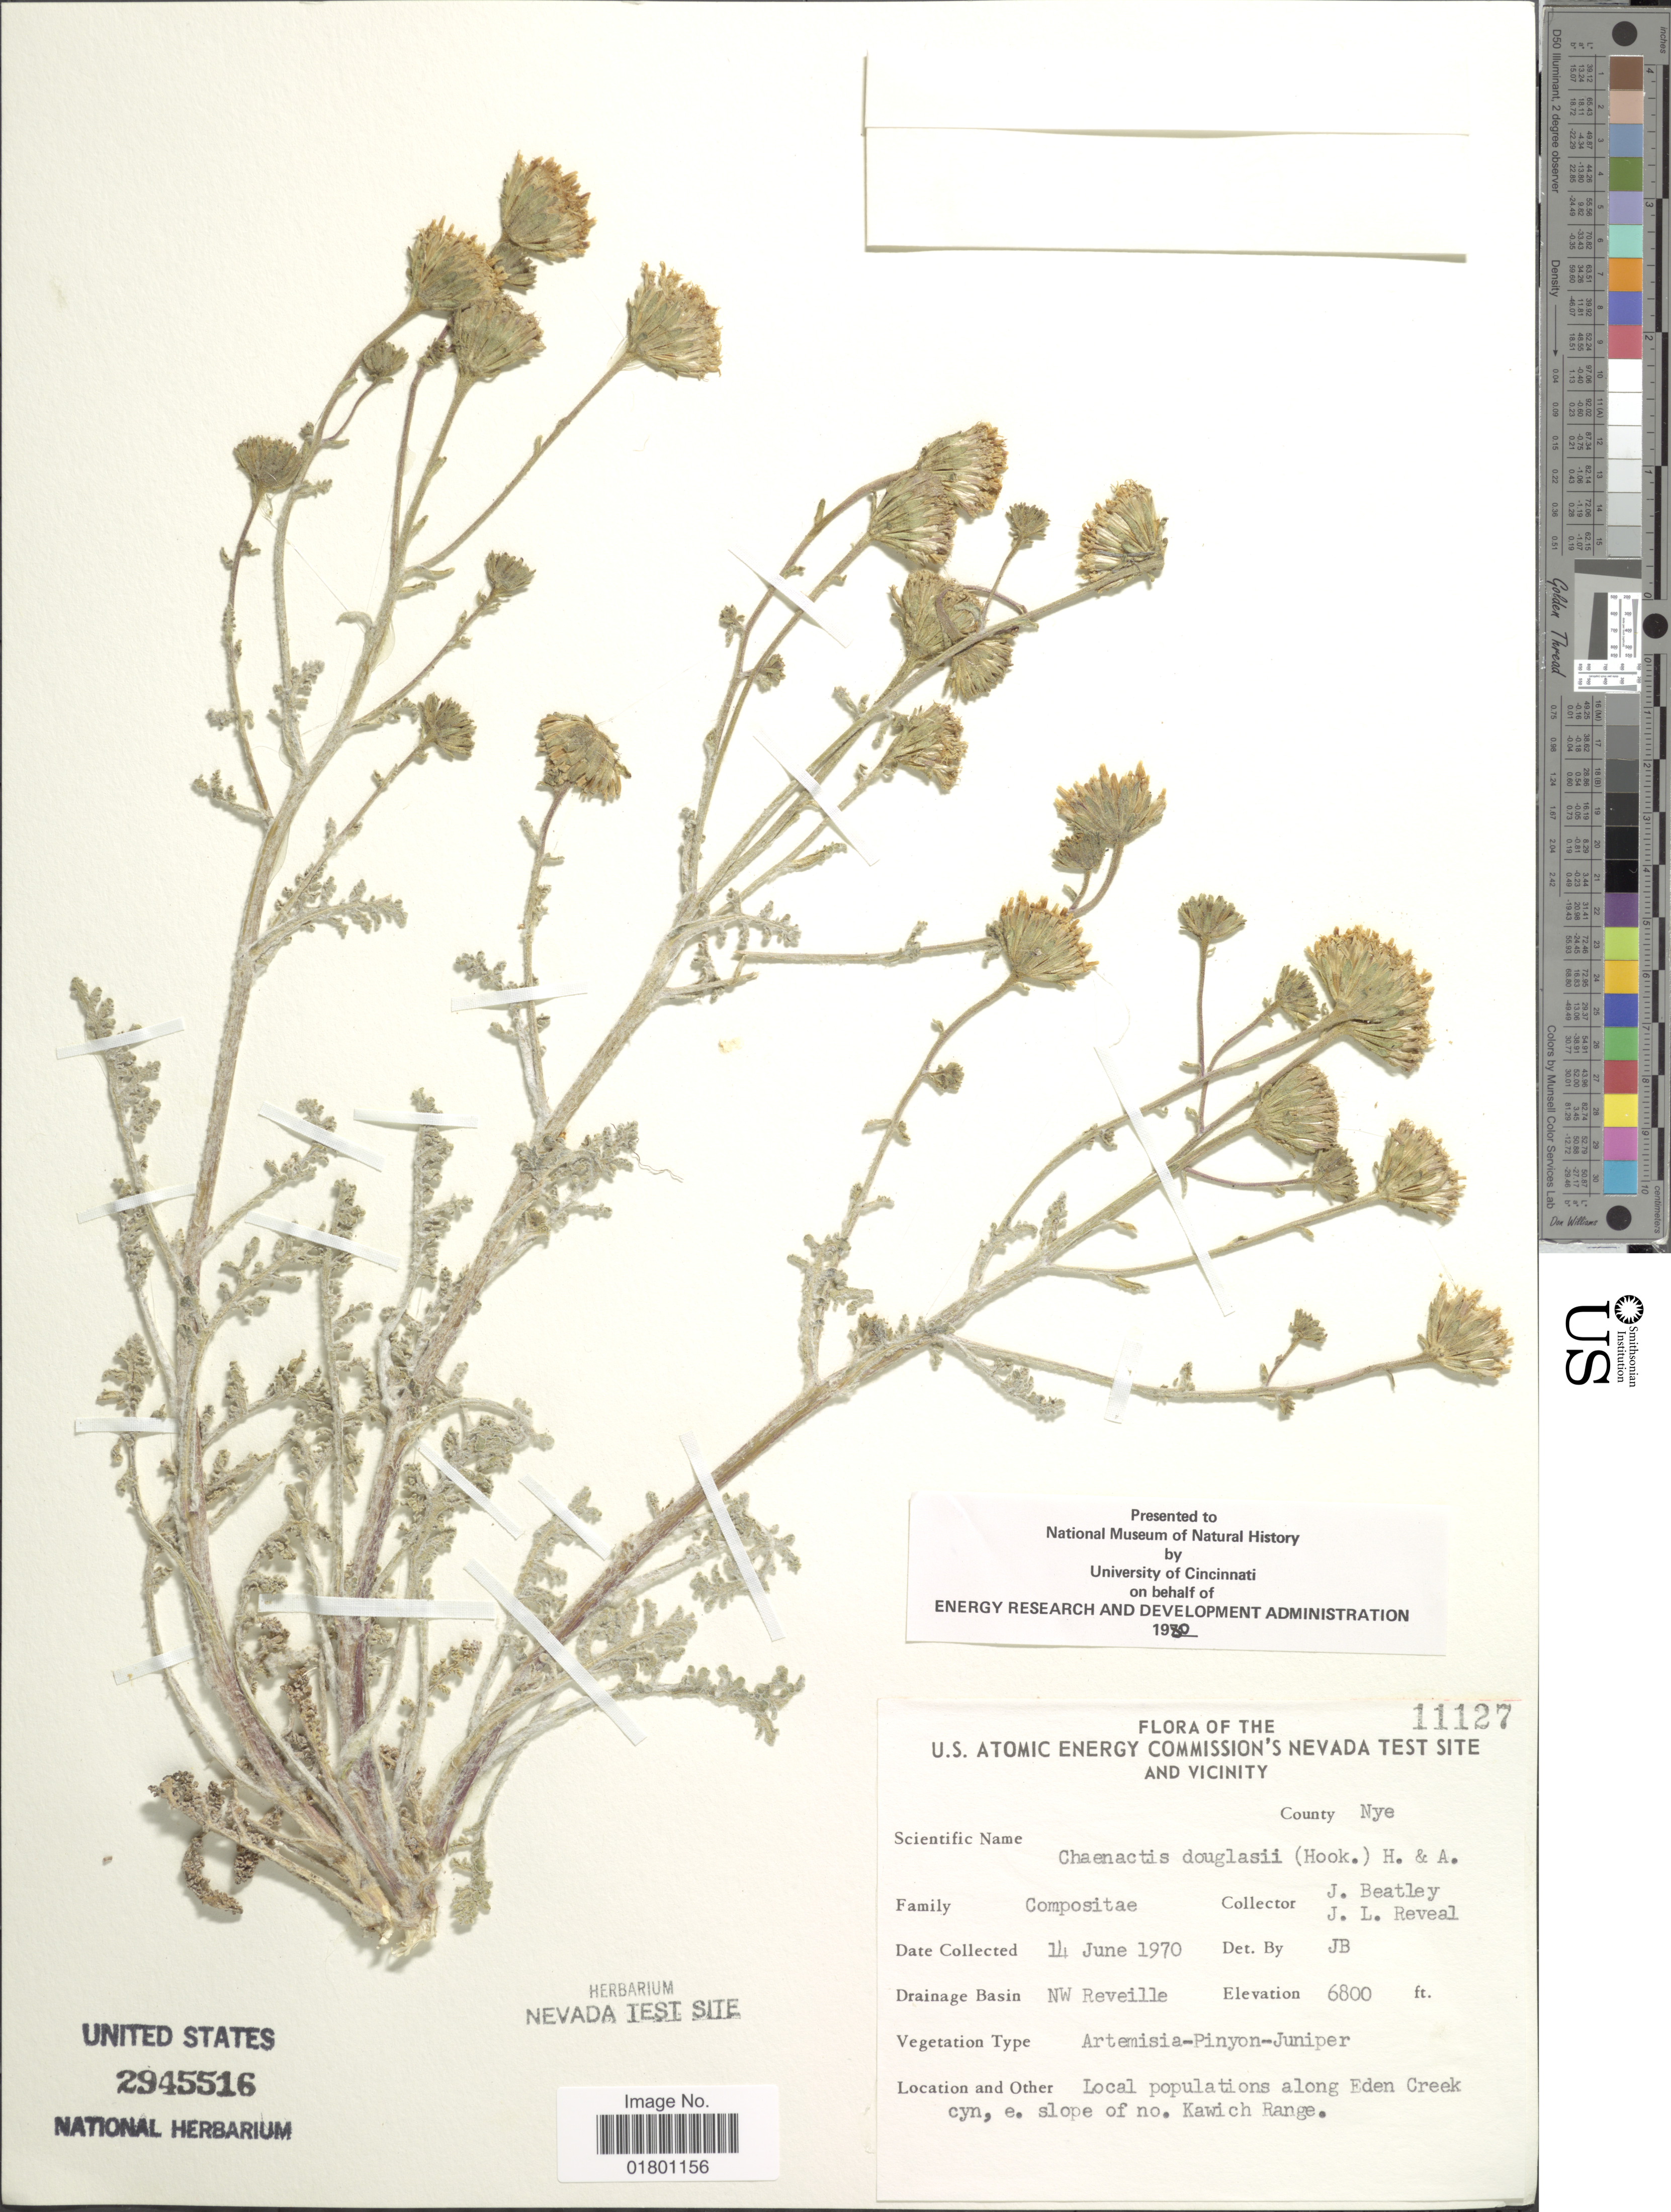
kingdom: Plantae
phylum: Tracheophyta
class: Magnoliopsida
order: Asterales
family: Asteraceae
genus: Chaenactis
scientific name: Chaenactis douglasii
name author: Hook. & Arn.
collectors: J. C. Beatley & J. L. Reveal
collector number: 11127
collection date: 1970-06-14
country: United States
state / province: Nevada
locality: U.S. Atomic Energy Commission's Nevada Test Site and Vicinity, County Nye, NW Reveille, Local populations along Eden Creek cyn, e. slope of no. Kawich Range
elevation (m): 2073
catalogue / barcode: US 2945516